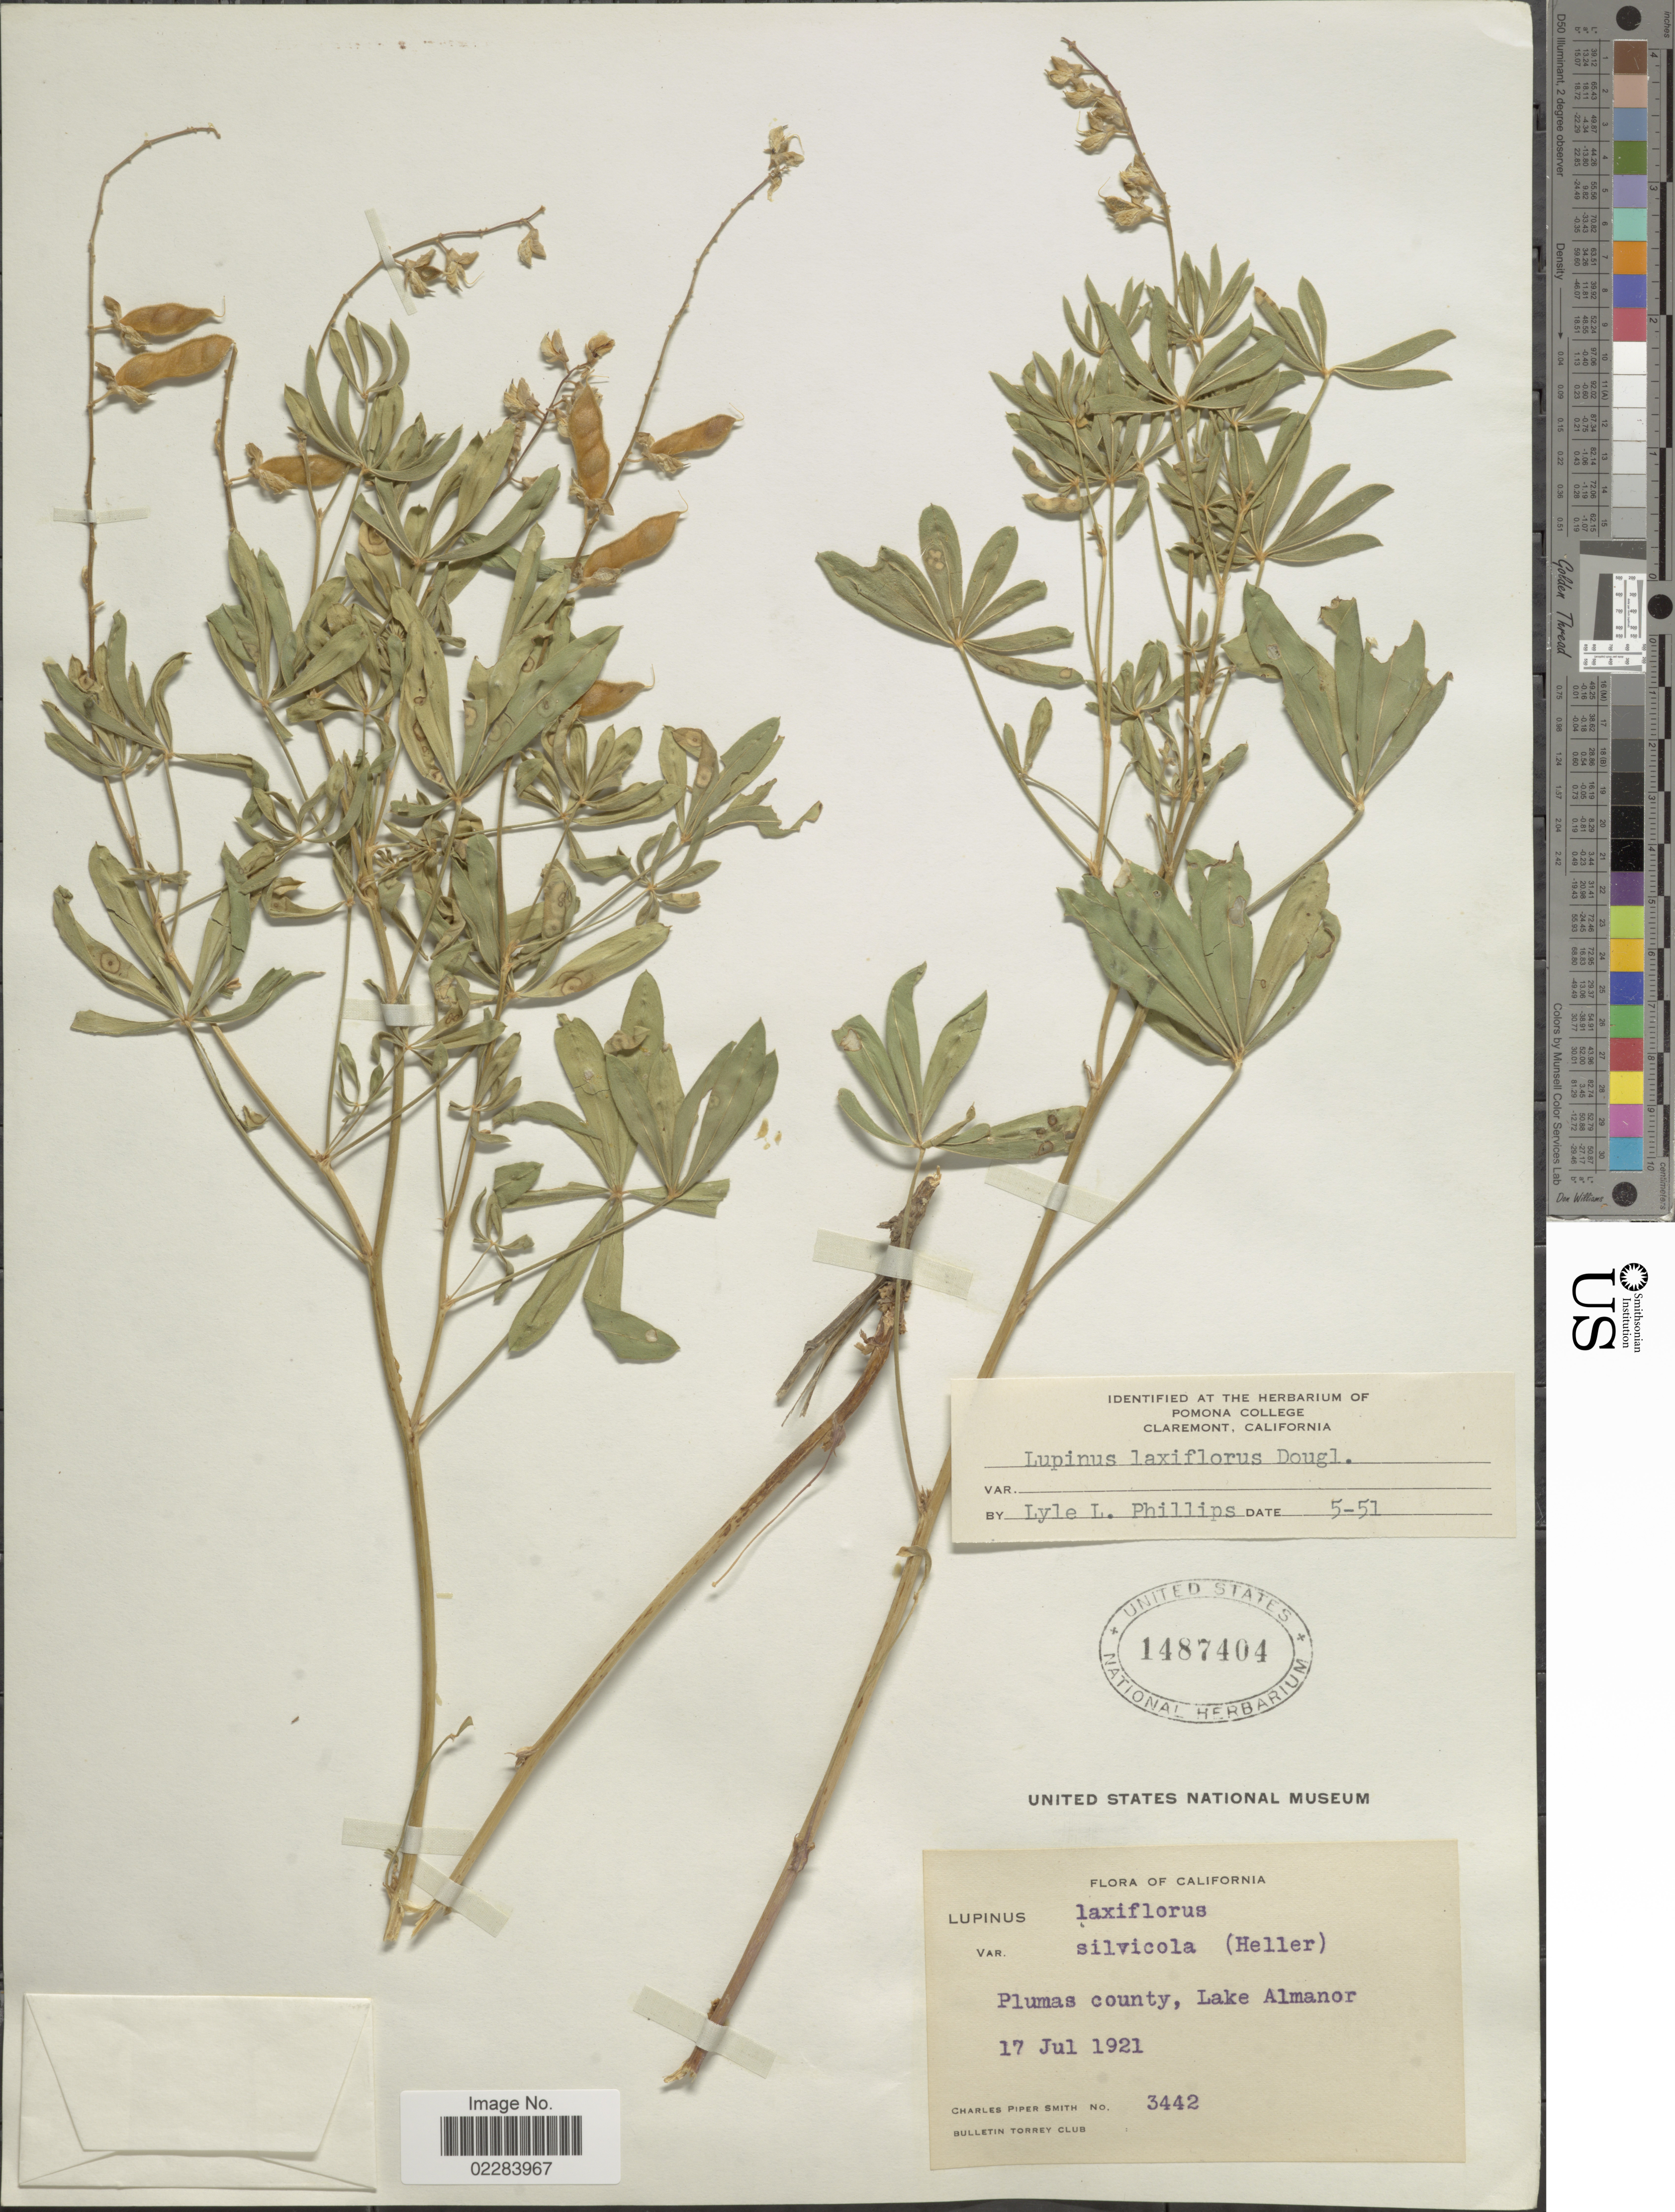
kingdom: Plantae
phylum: Tracheophyta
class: Magnoliopsida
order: Fabales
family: Fabaceae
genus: Lupinus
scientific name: Lupinus arbustus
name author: Lindl.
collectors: C. P. Smith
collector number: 3442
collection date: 1921-07-17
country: United States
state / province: California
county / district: Plumas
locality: Plumas County, Lake Almanor.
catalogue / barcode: US 1487404